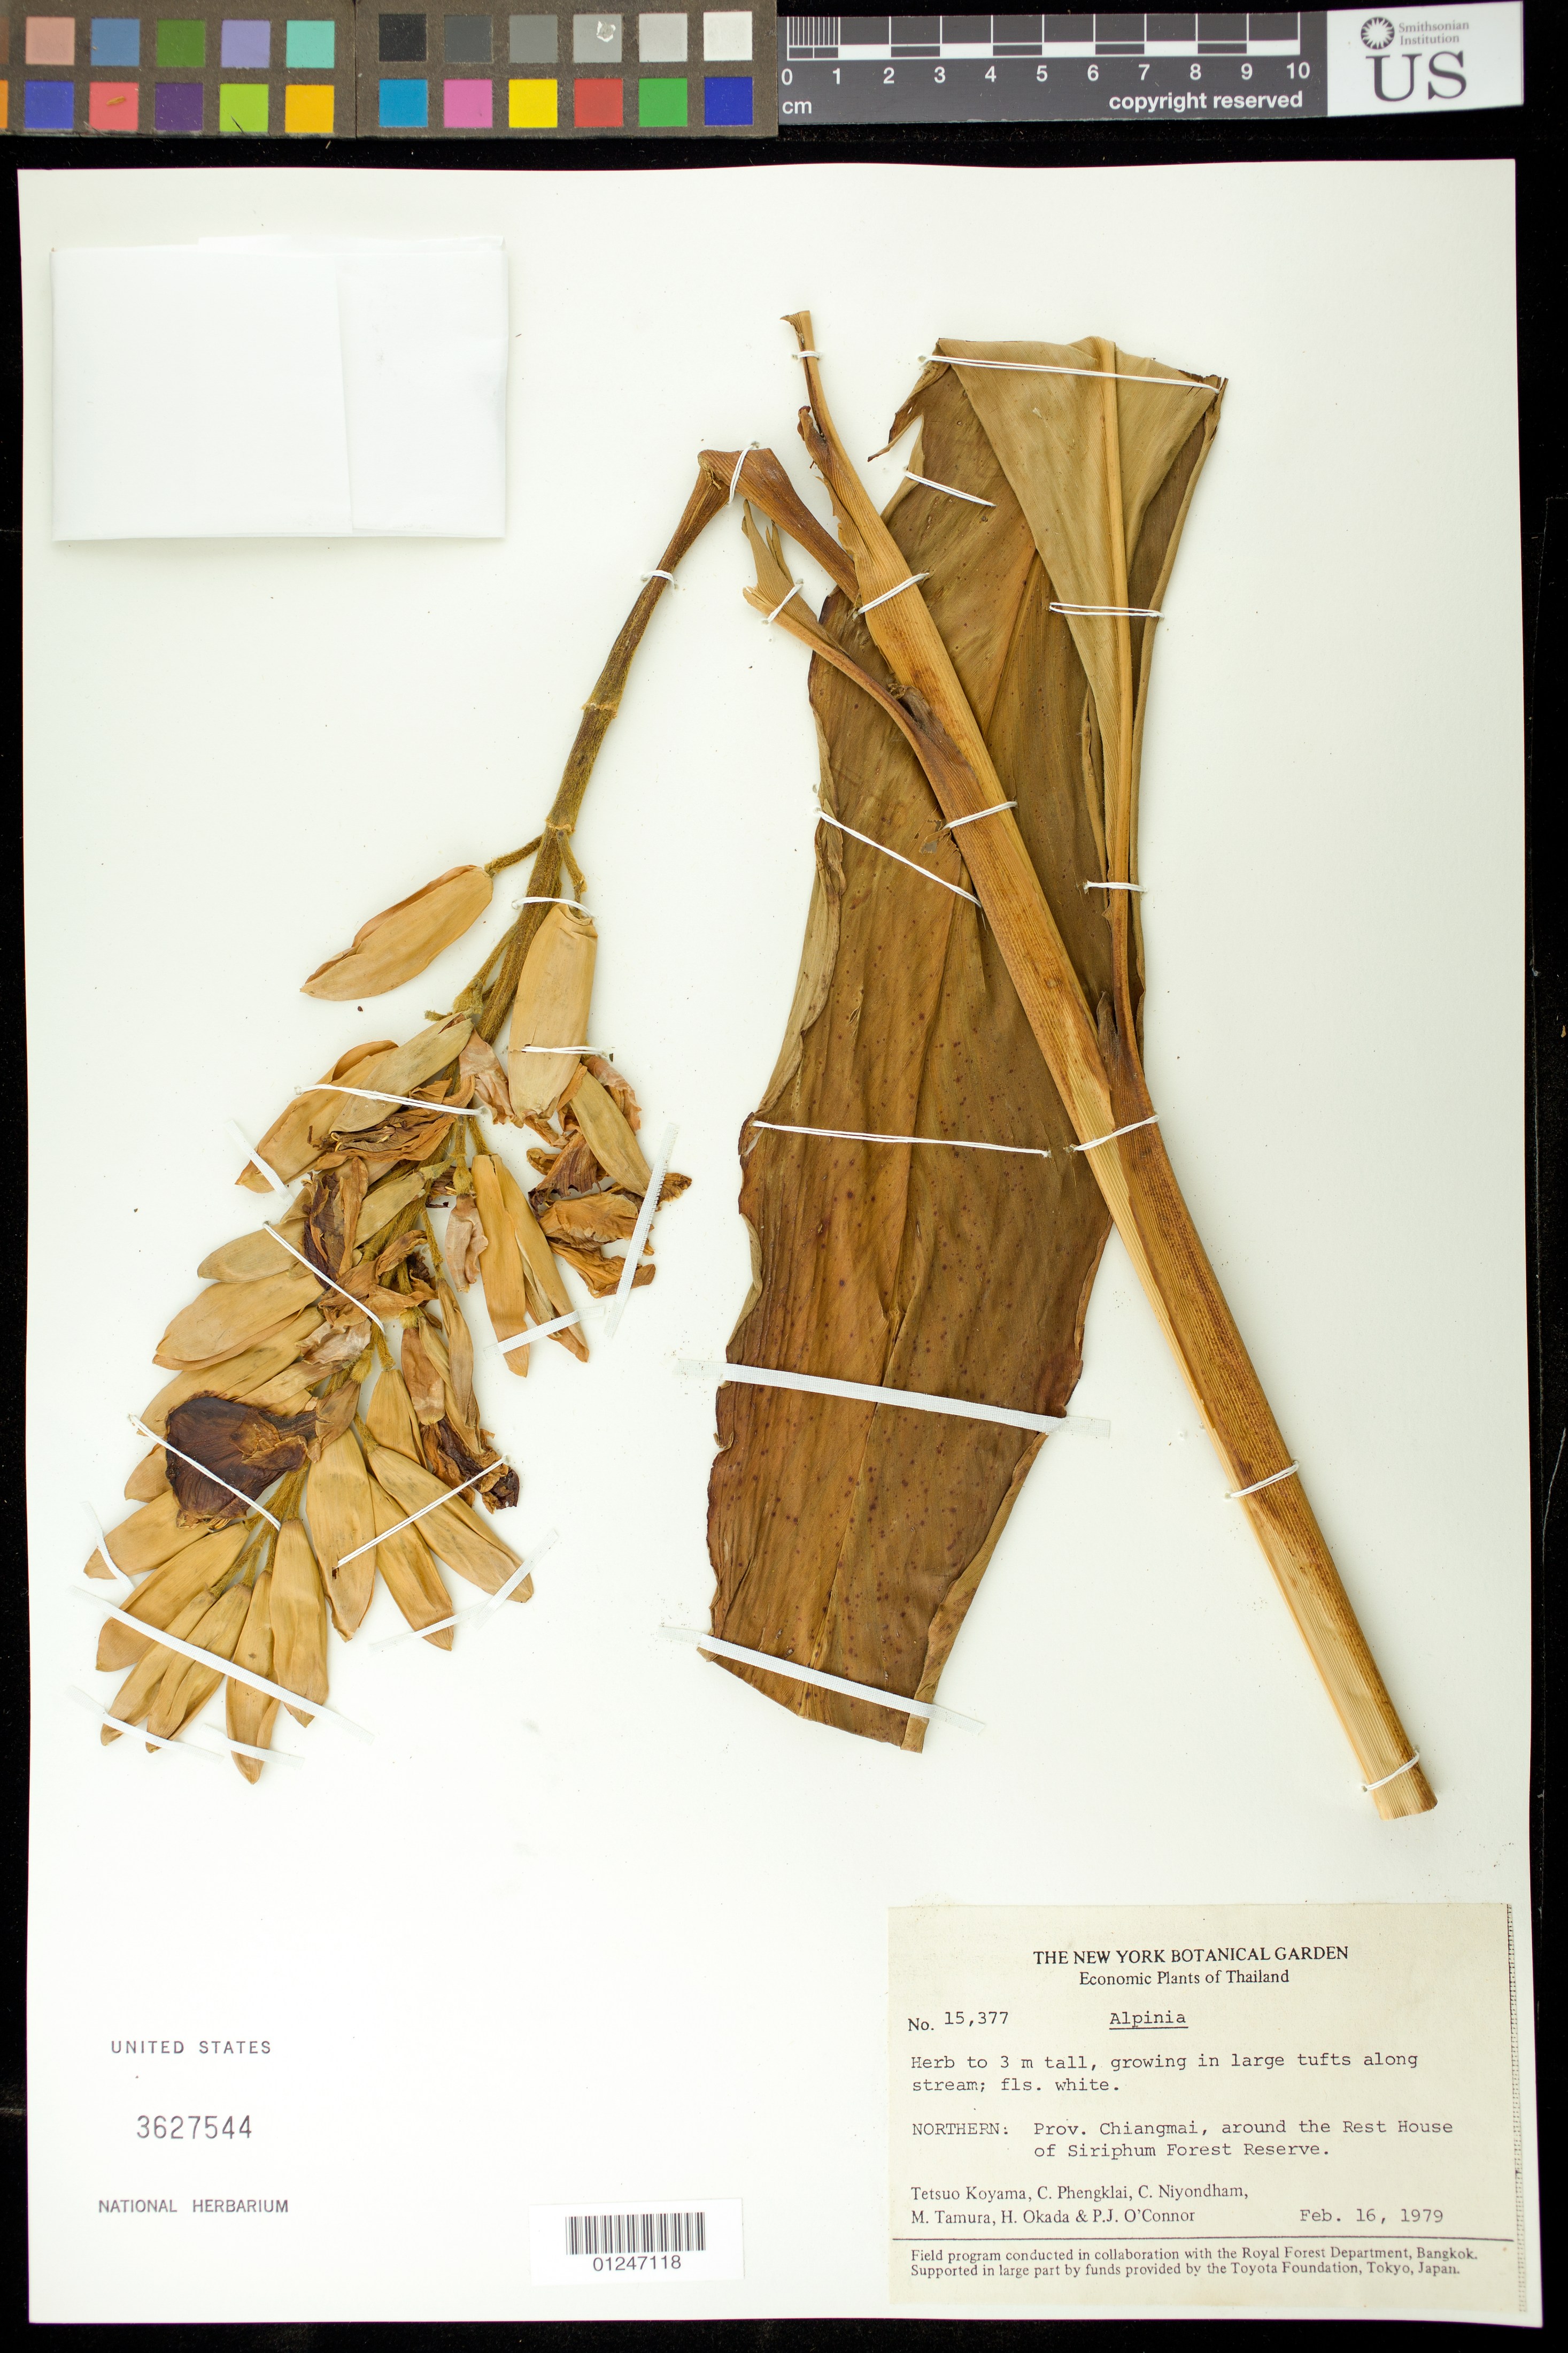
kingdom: Plantae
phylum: Tracheophyta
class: Liliopsida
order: Zingiberales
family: Zingiberaceae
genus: Alpinia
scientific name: Alpinia sp.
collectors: T. Koyama, C. Phengklai, C. Niyondham, M. Tamura, H. Okada & P. O'Connor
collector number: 15377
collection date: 1979-02-16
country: Thailand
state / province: Chiang Mai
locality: around the Rest House of Siriphum Forest Reserve.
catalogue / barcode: US 3627544